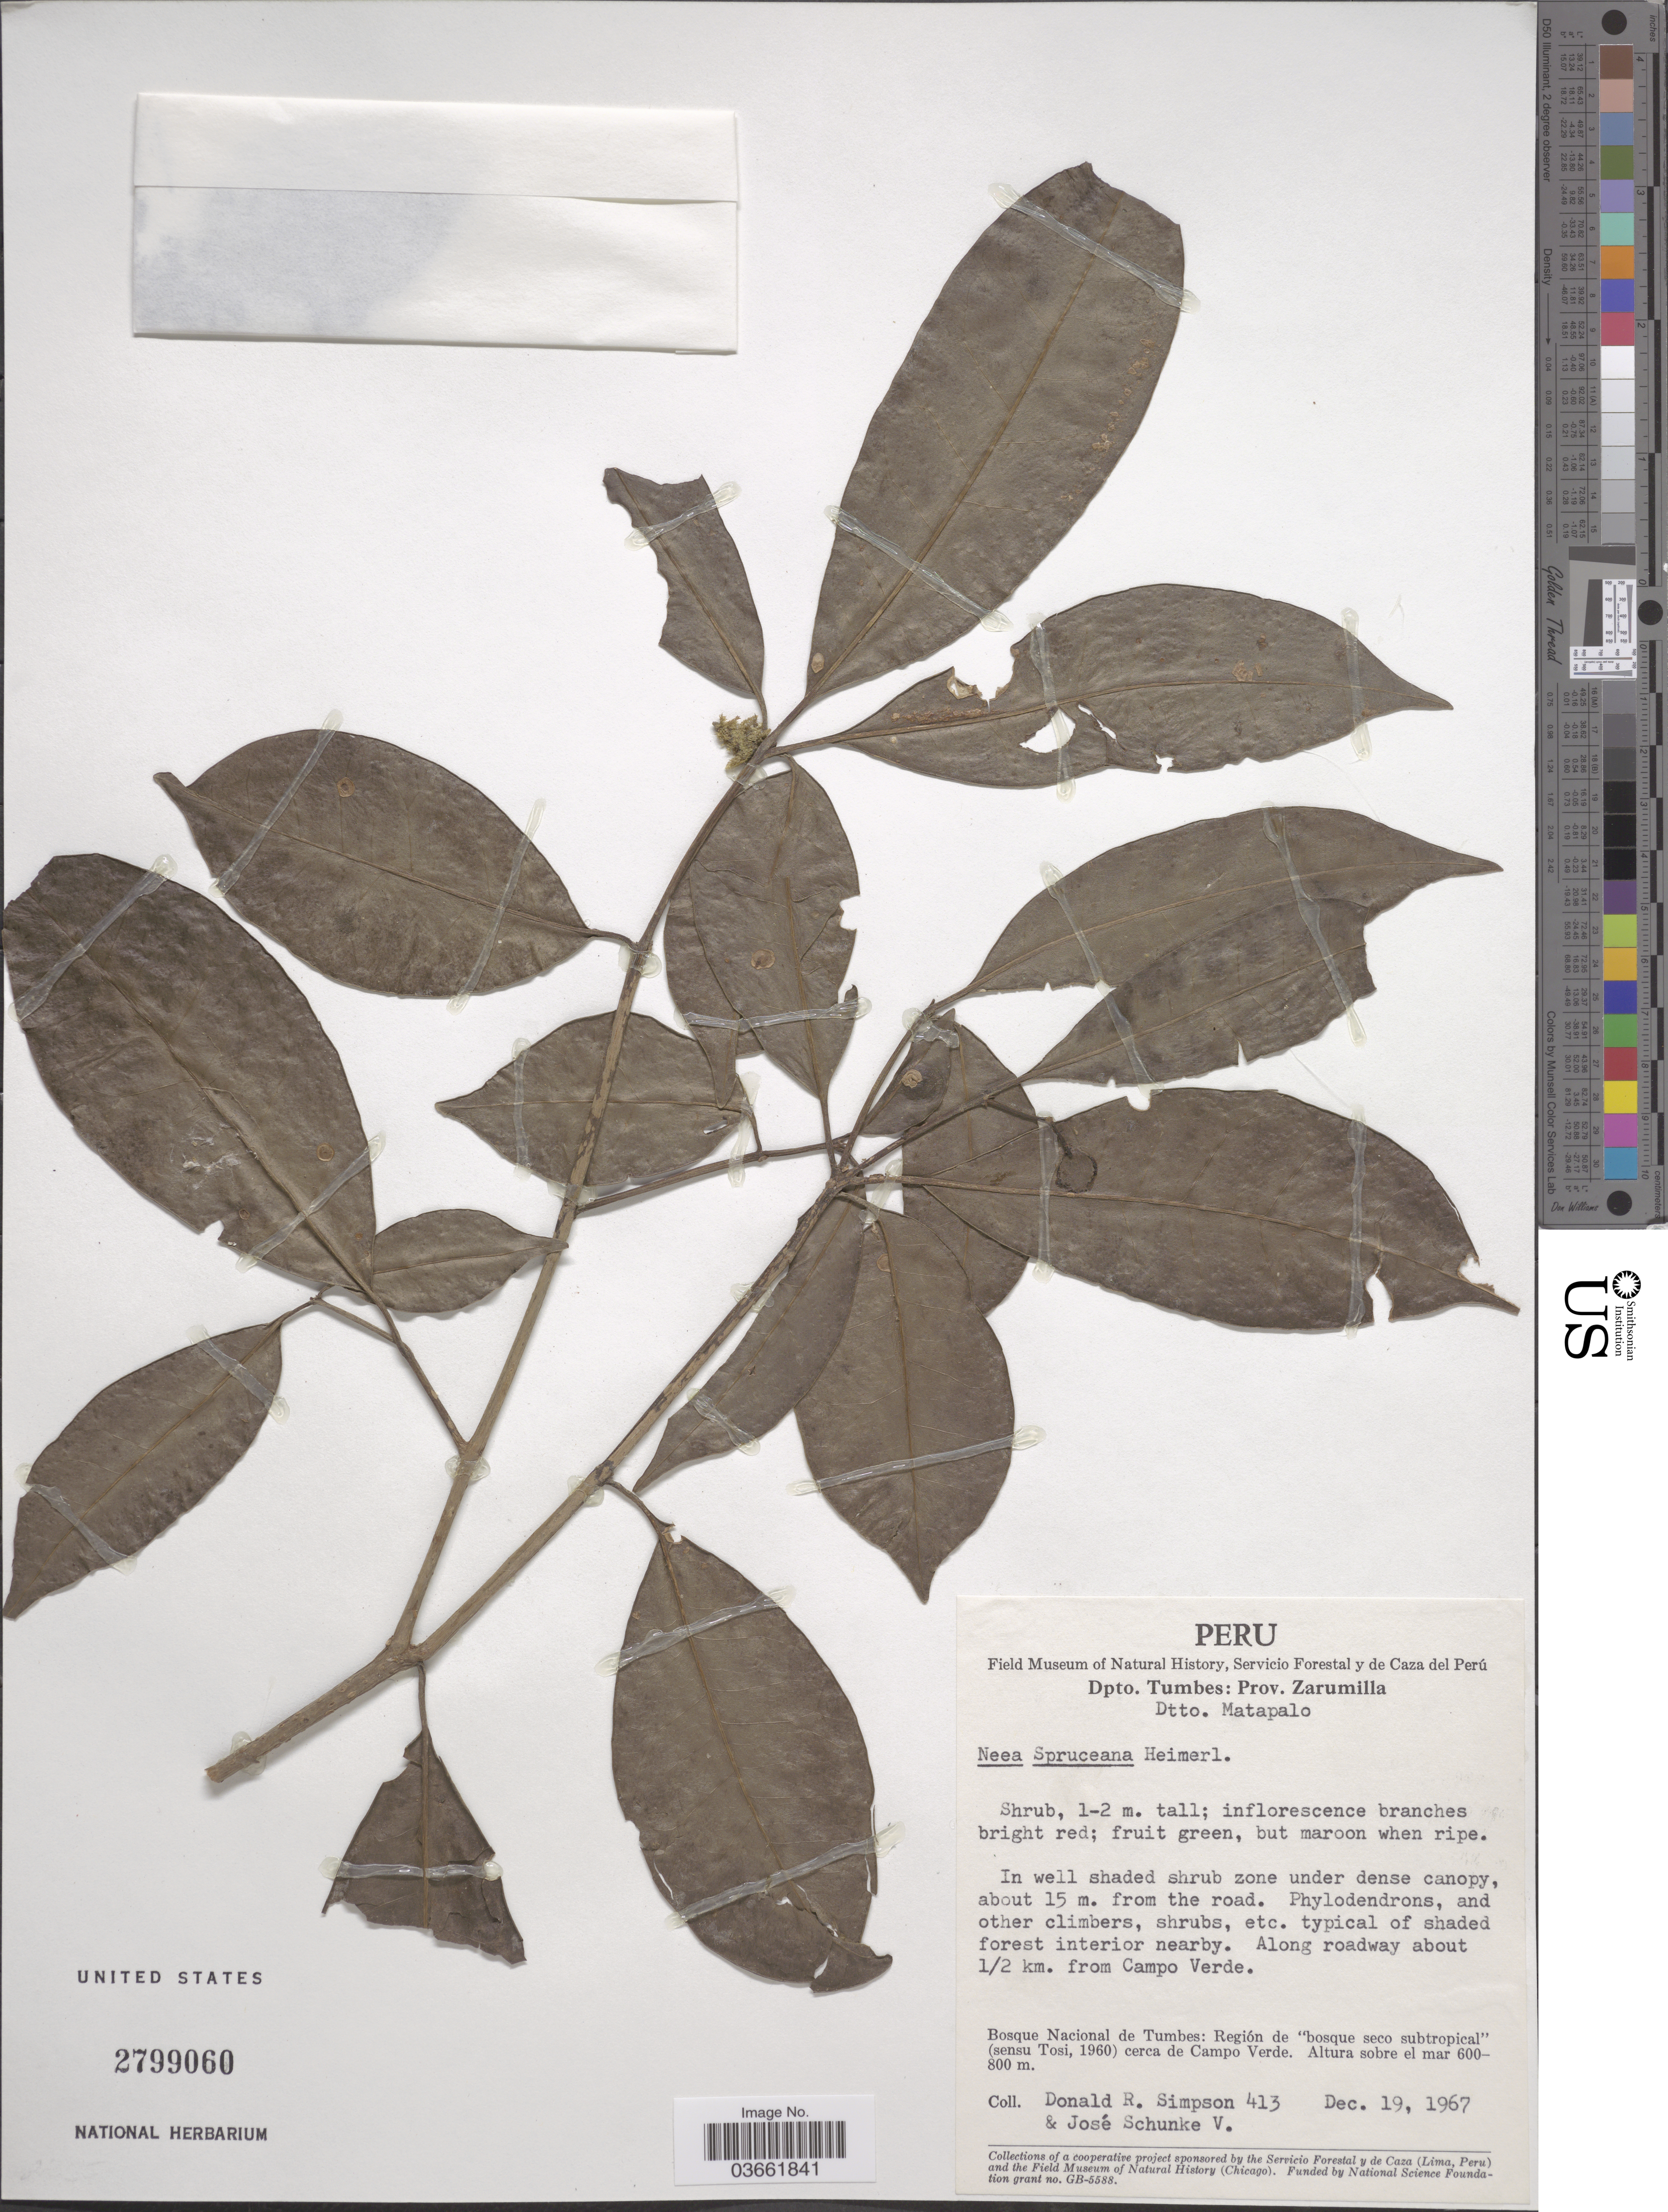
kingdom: Plantae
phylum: Tracheophyta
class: Magnoliopsida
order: Caryophyllales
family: Nyctaginaceae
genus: Neea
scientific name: Neea spruceana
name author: Heimerl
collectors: D. R. Simpson & J. Schunke Vigo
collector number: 413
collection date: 1967-12-19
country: Peru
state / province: Tumbes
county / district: Zarumilla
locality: Dpto. Tumbes: Prov. Zarumilla. Dtto. Matapalo. Along roadway about ½ km. from Campo Verde. Bosque Nacional de Tumbes: Región de "bosque seco subtropical" (sensu Tosi, 1960) cerca de Campo Verde.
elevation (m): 600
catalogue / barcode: US 2799060